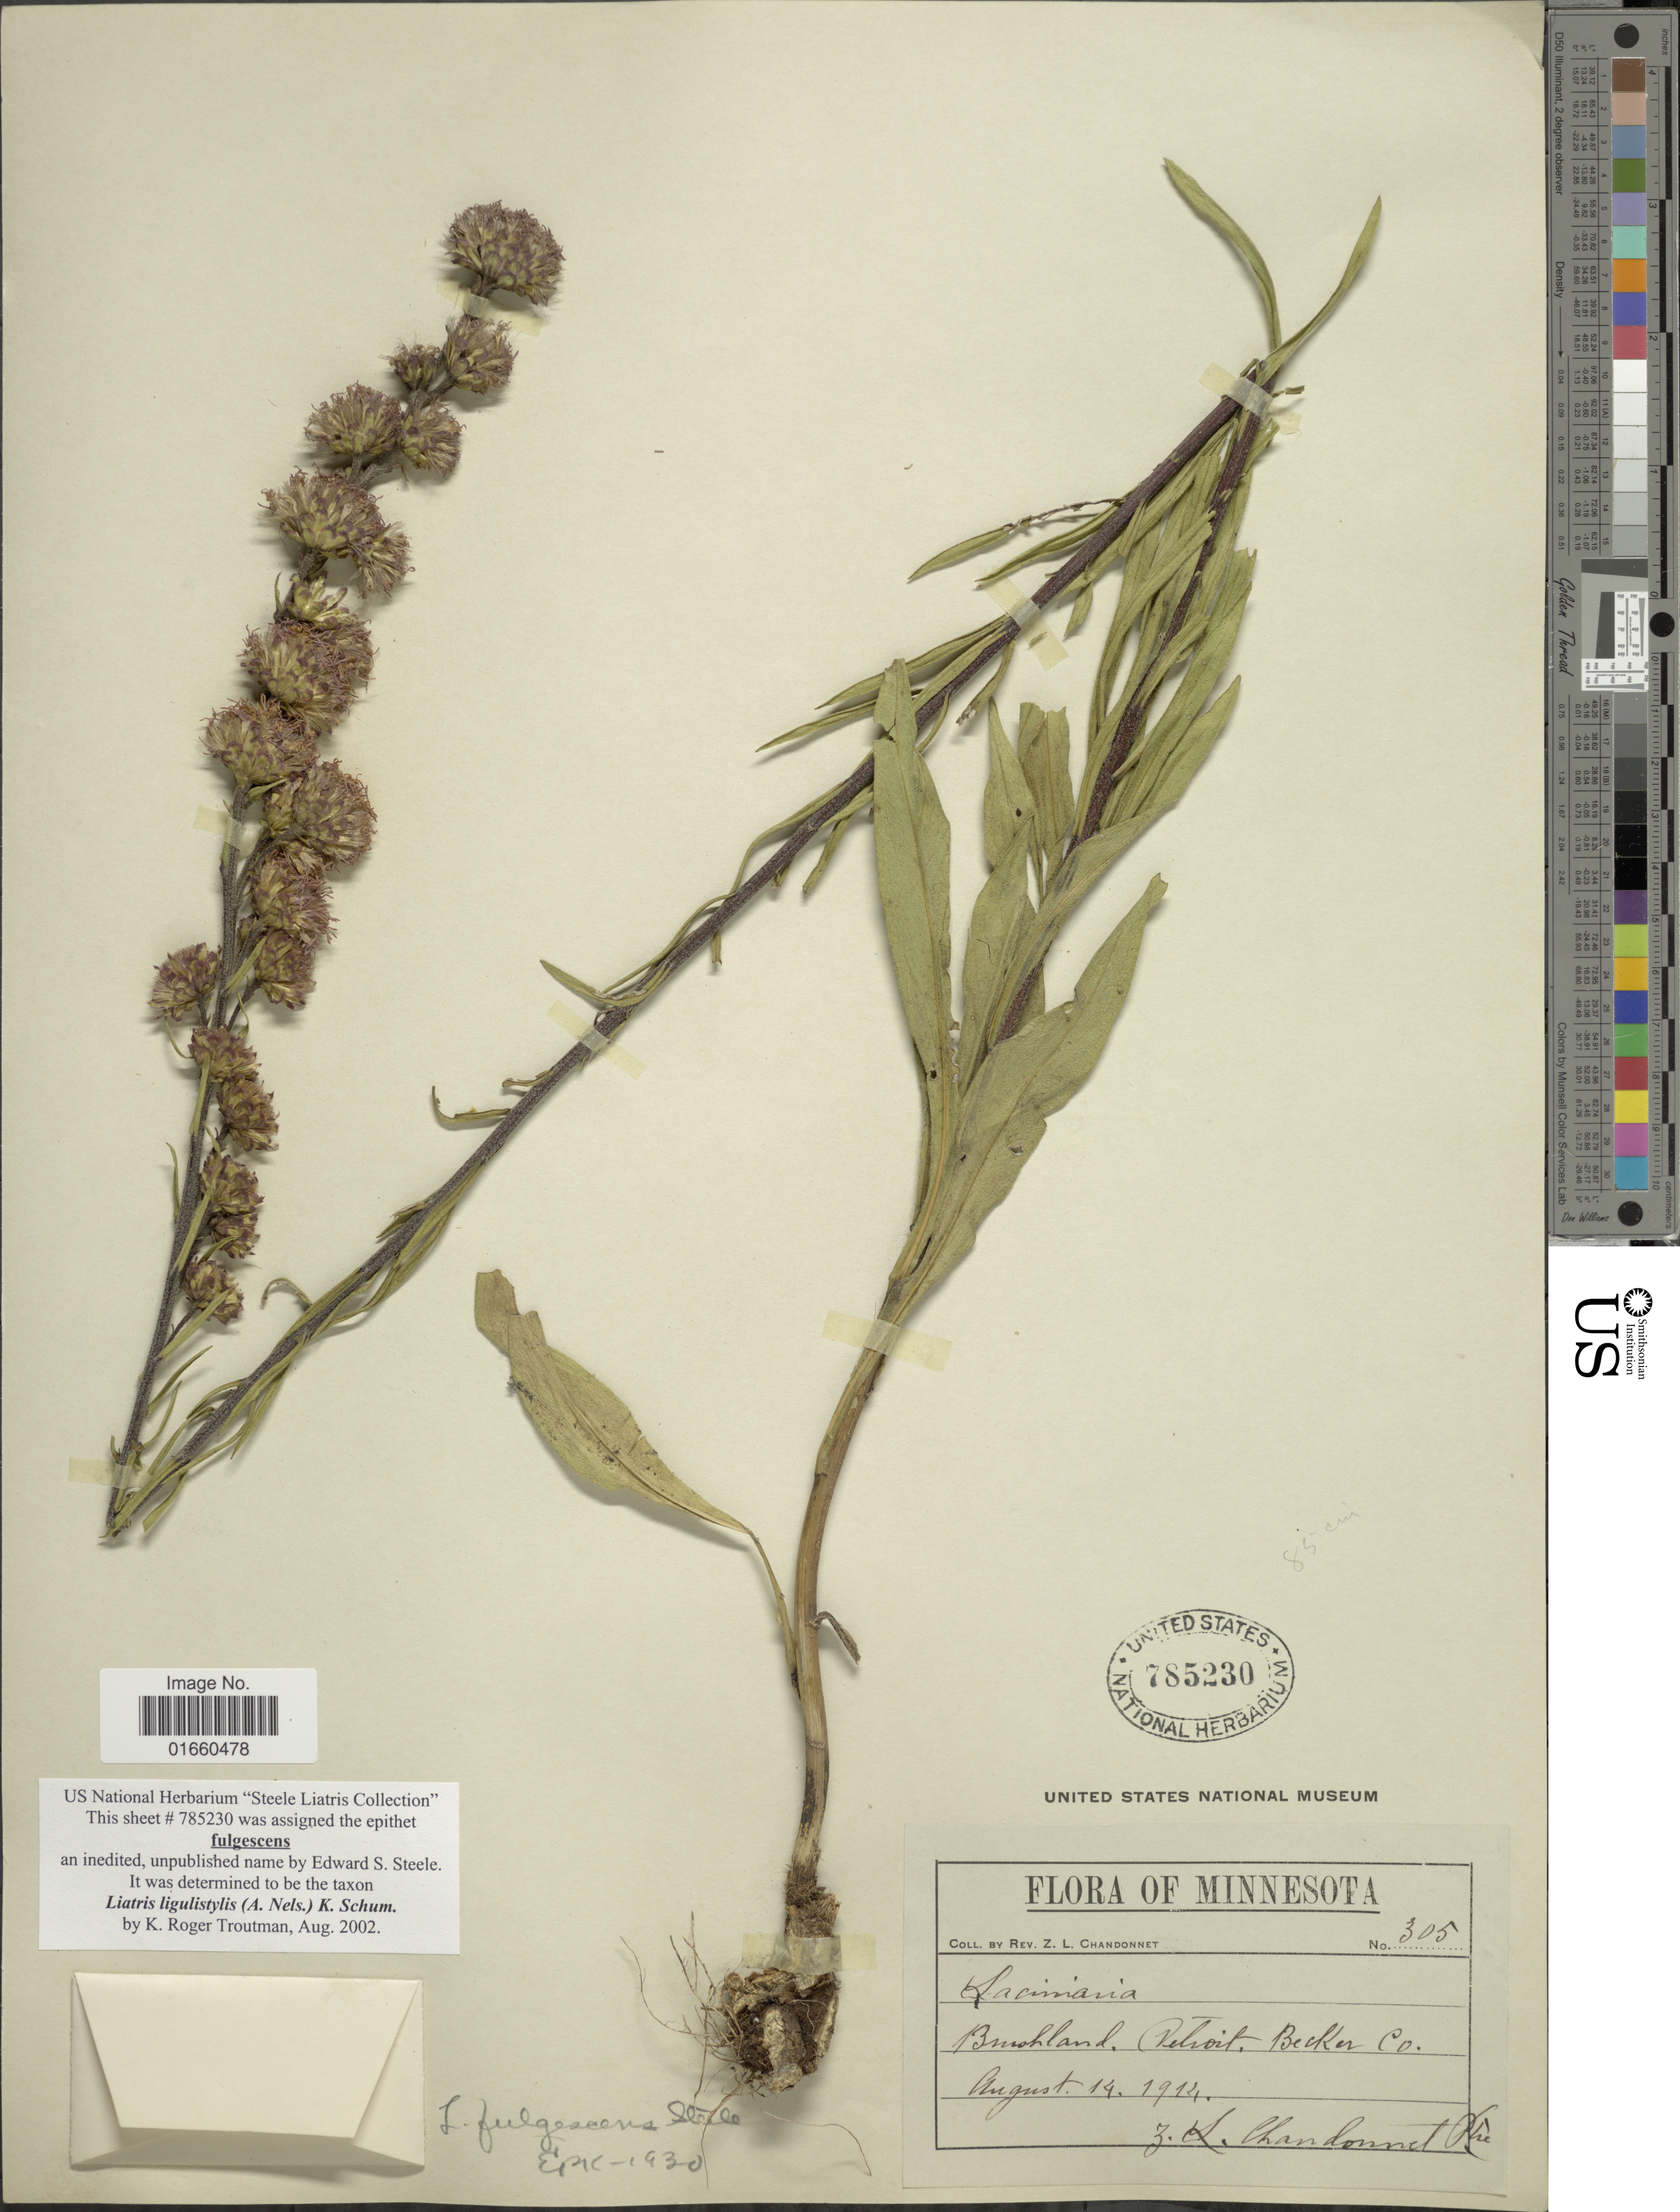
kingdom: Plantae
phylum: Tracheophyta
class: Magnoliopsida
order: Asterales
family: Asteraceae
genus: Liatris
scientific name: Liatris ligulistylis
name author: (A. Nelson) K. Schum.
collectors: Z. Chandonnet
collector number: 305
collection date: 1914-08-14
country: United States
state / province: Minnesota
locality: Bushland, Detroit, Becker Co.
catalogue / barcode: US 785230